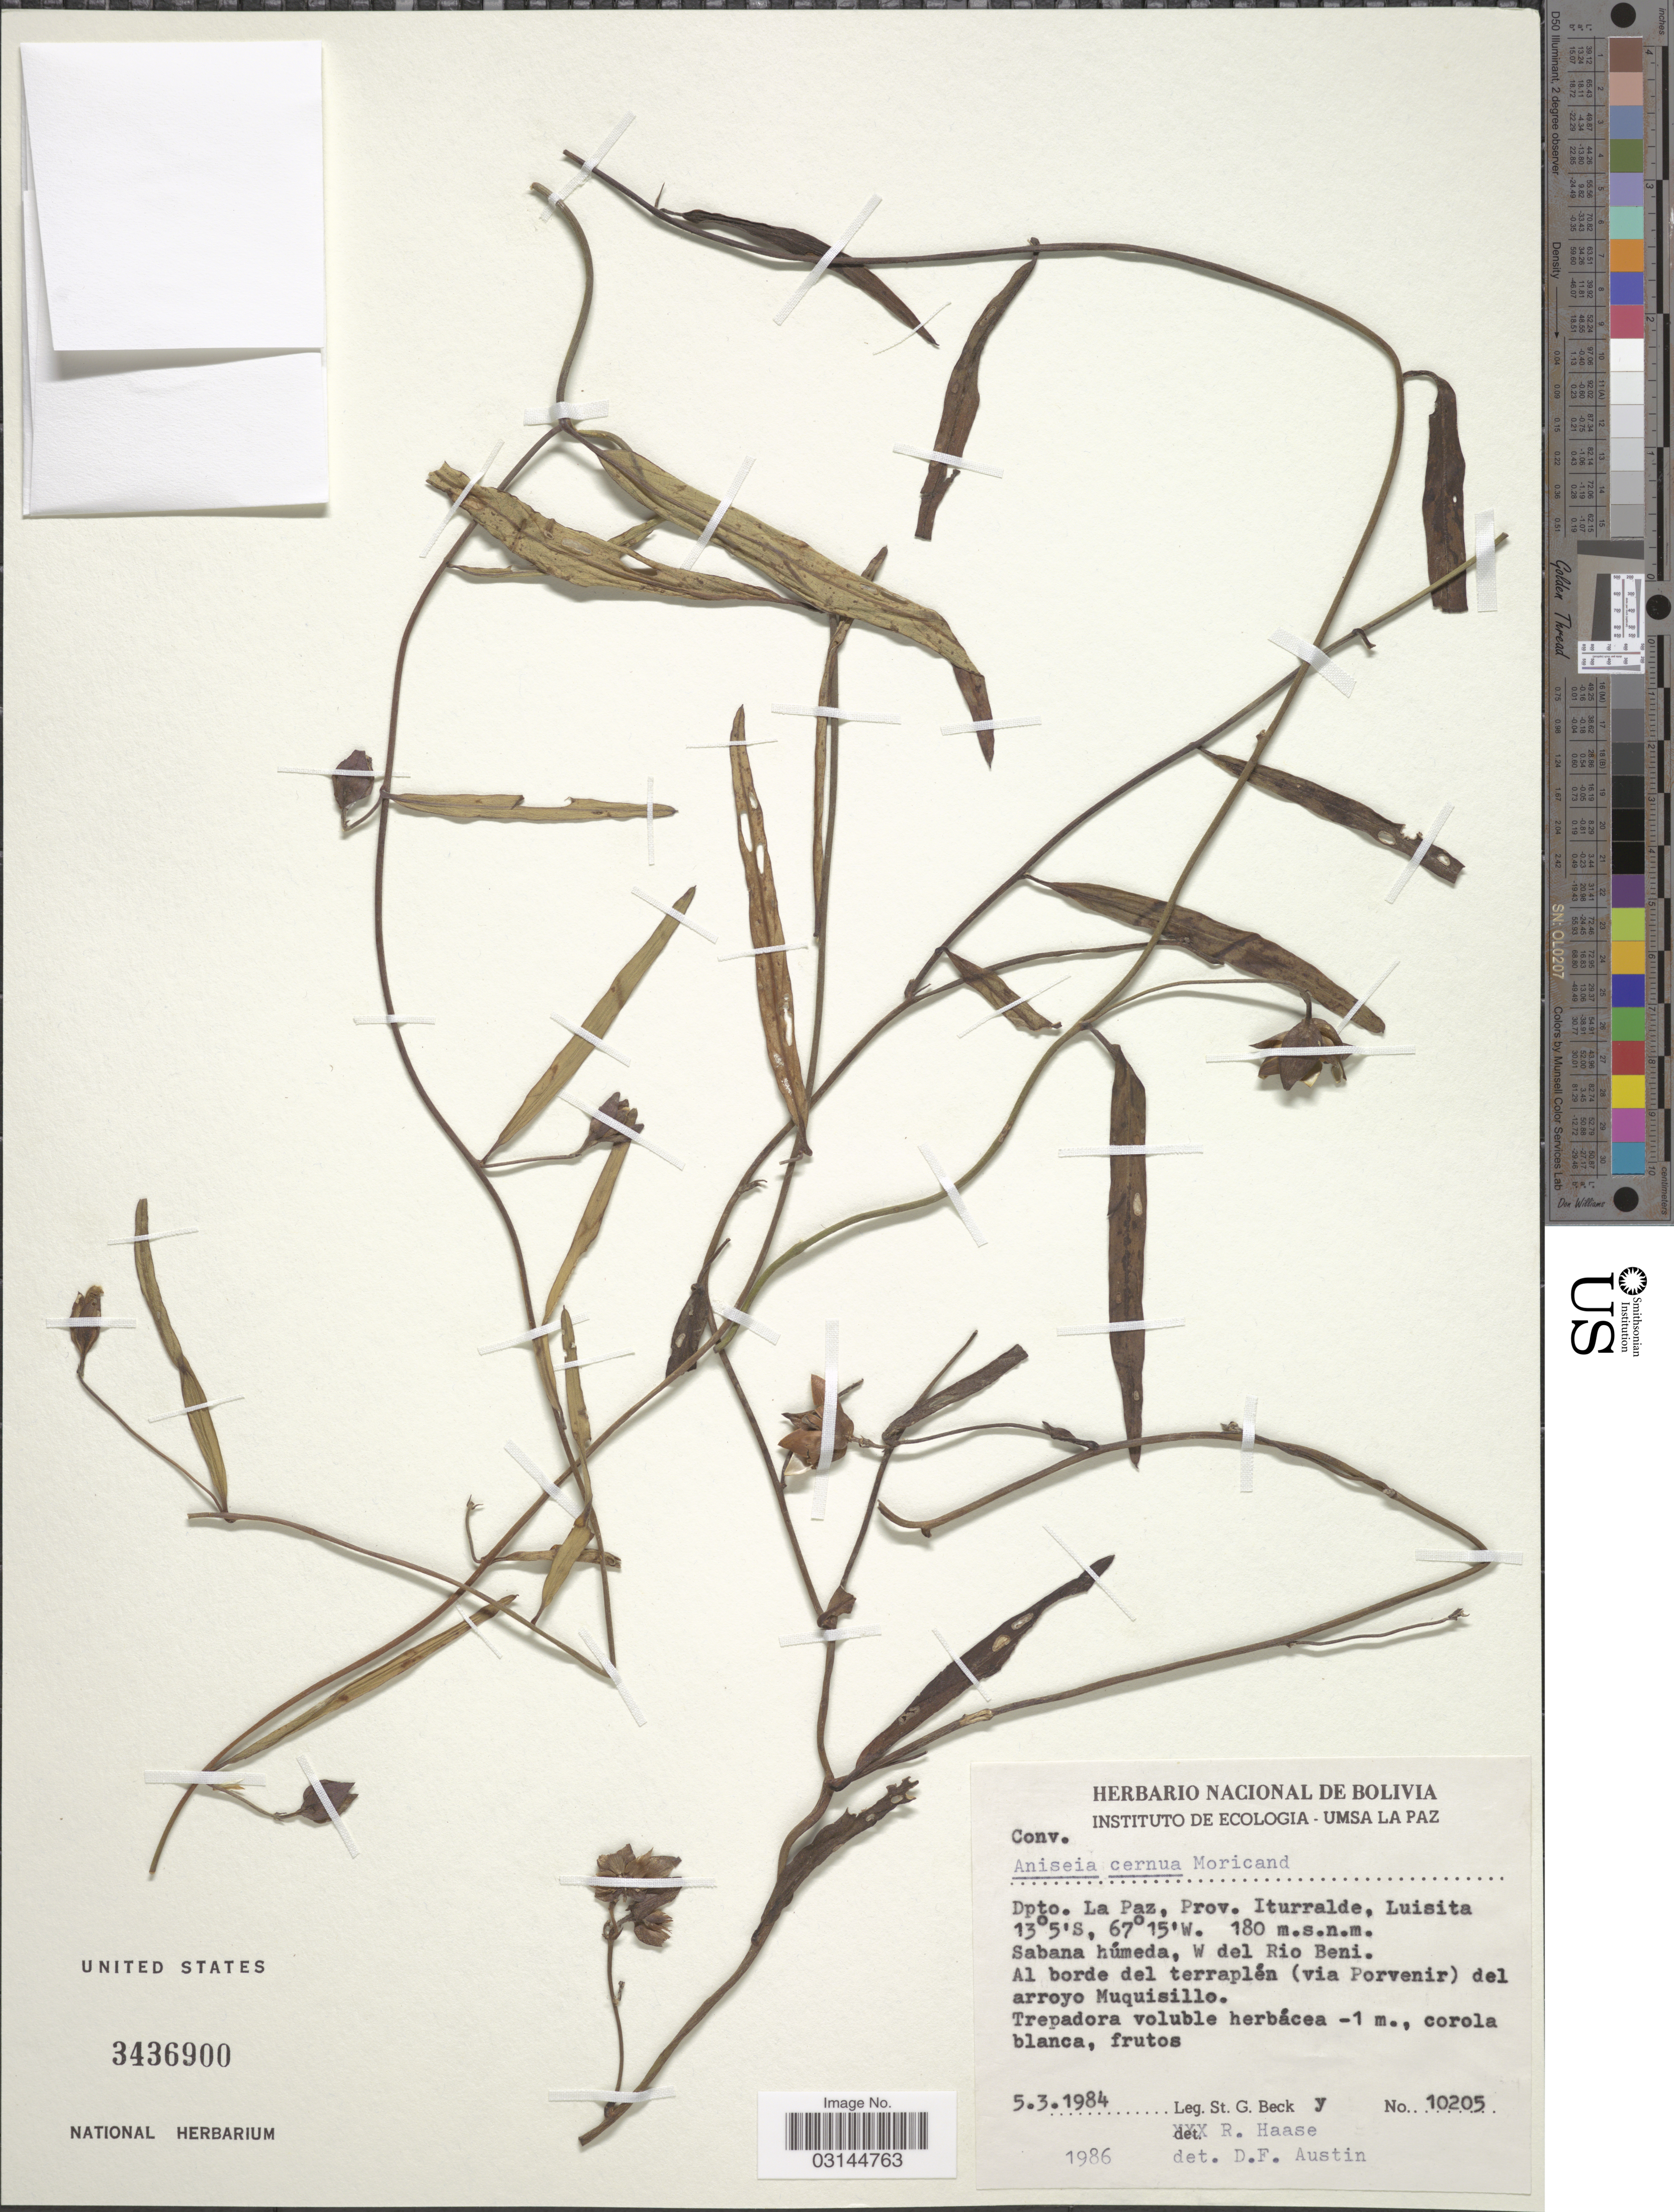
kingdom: Plantae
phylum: Tracheophyta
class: Magnoliopsida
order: Solanales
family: Convolvulaceae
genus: Aniseia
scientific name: Aniseia cernua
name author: Choisy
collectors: S. G. Beck & R. Haase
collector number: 10205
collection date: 1984-03-05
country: Bolivia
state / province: La Paz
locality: Dpto. La Paz, Prov. Iturralde, Luisita. Sabana húmeda, W del Rio Beni, Al borde del terraplén (via Porvenir) del arroyo Muquisillo.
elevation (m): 180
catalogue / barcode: US 3436900